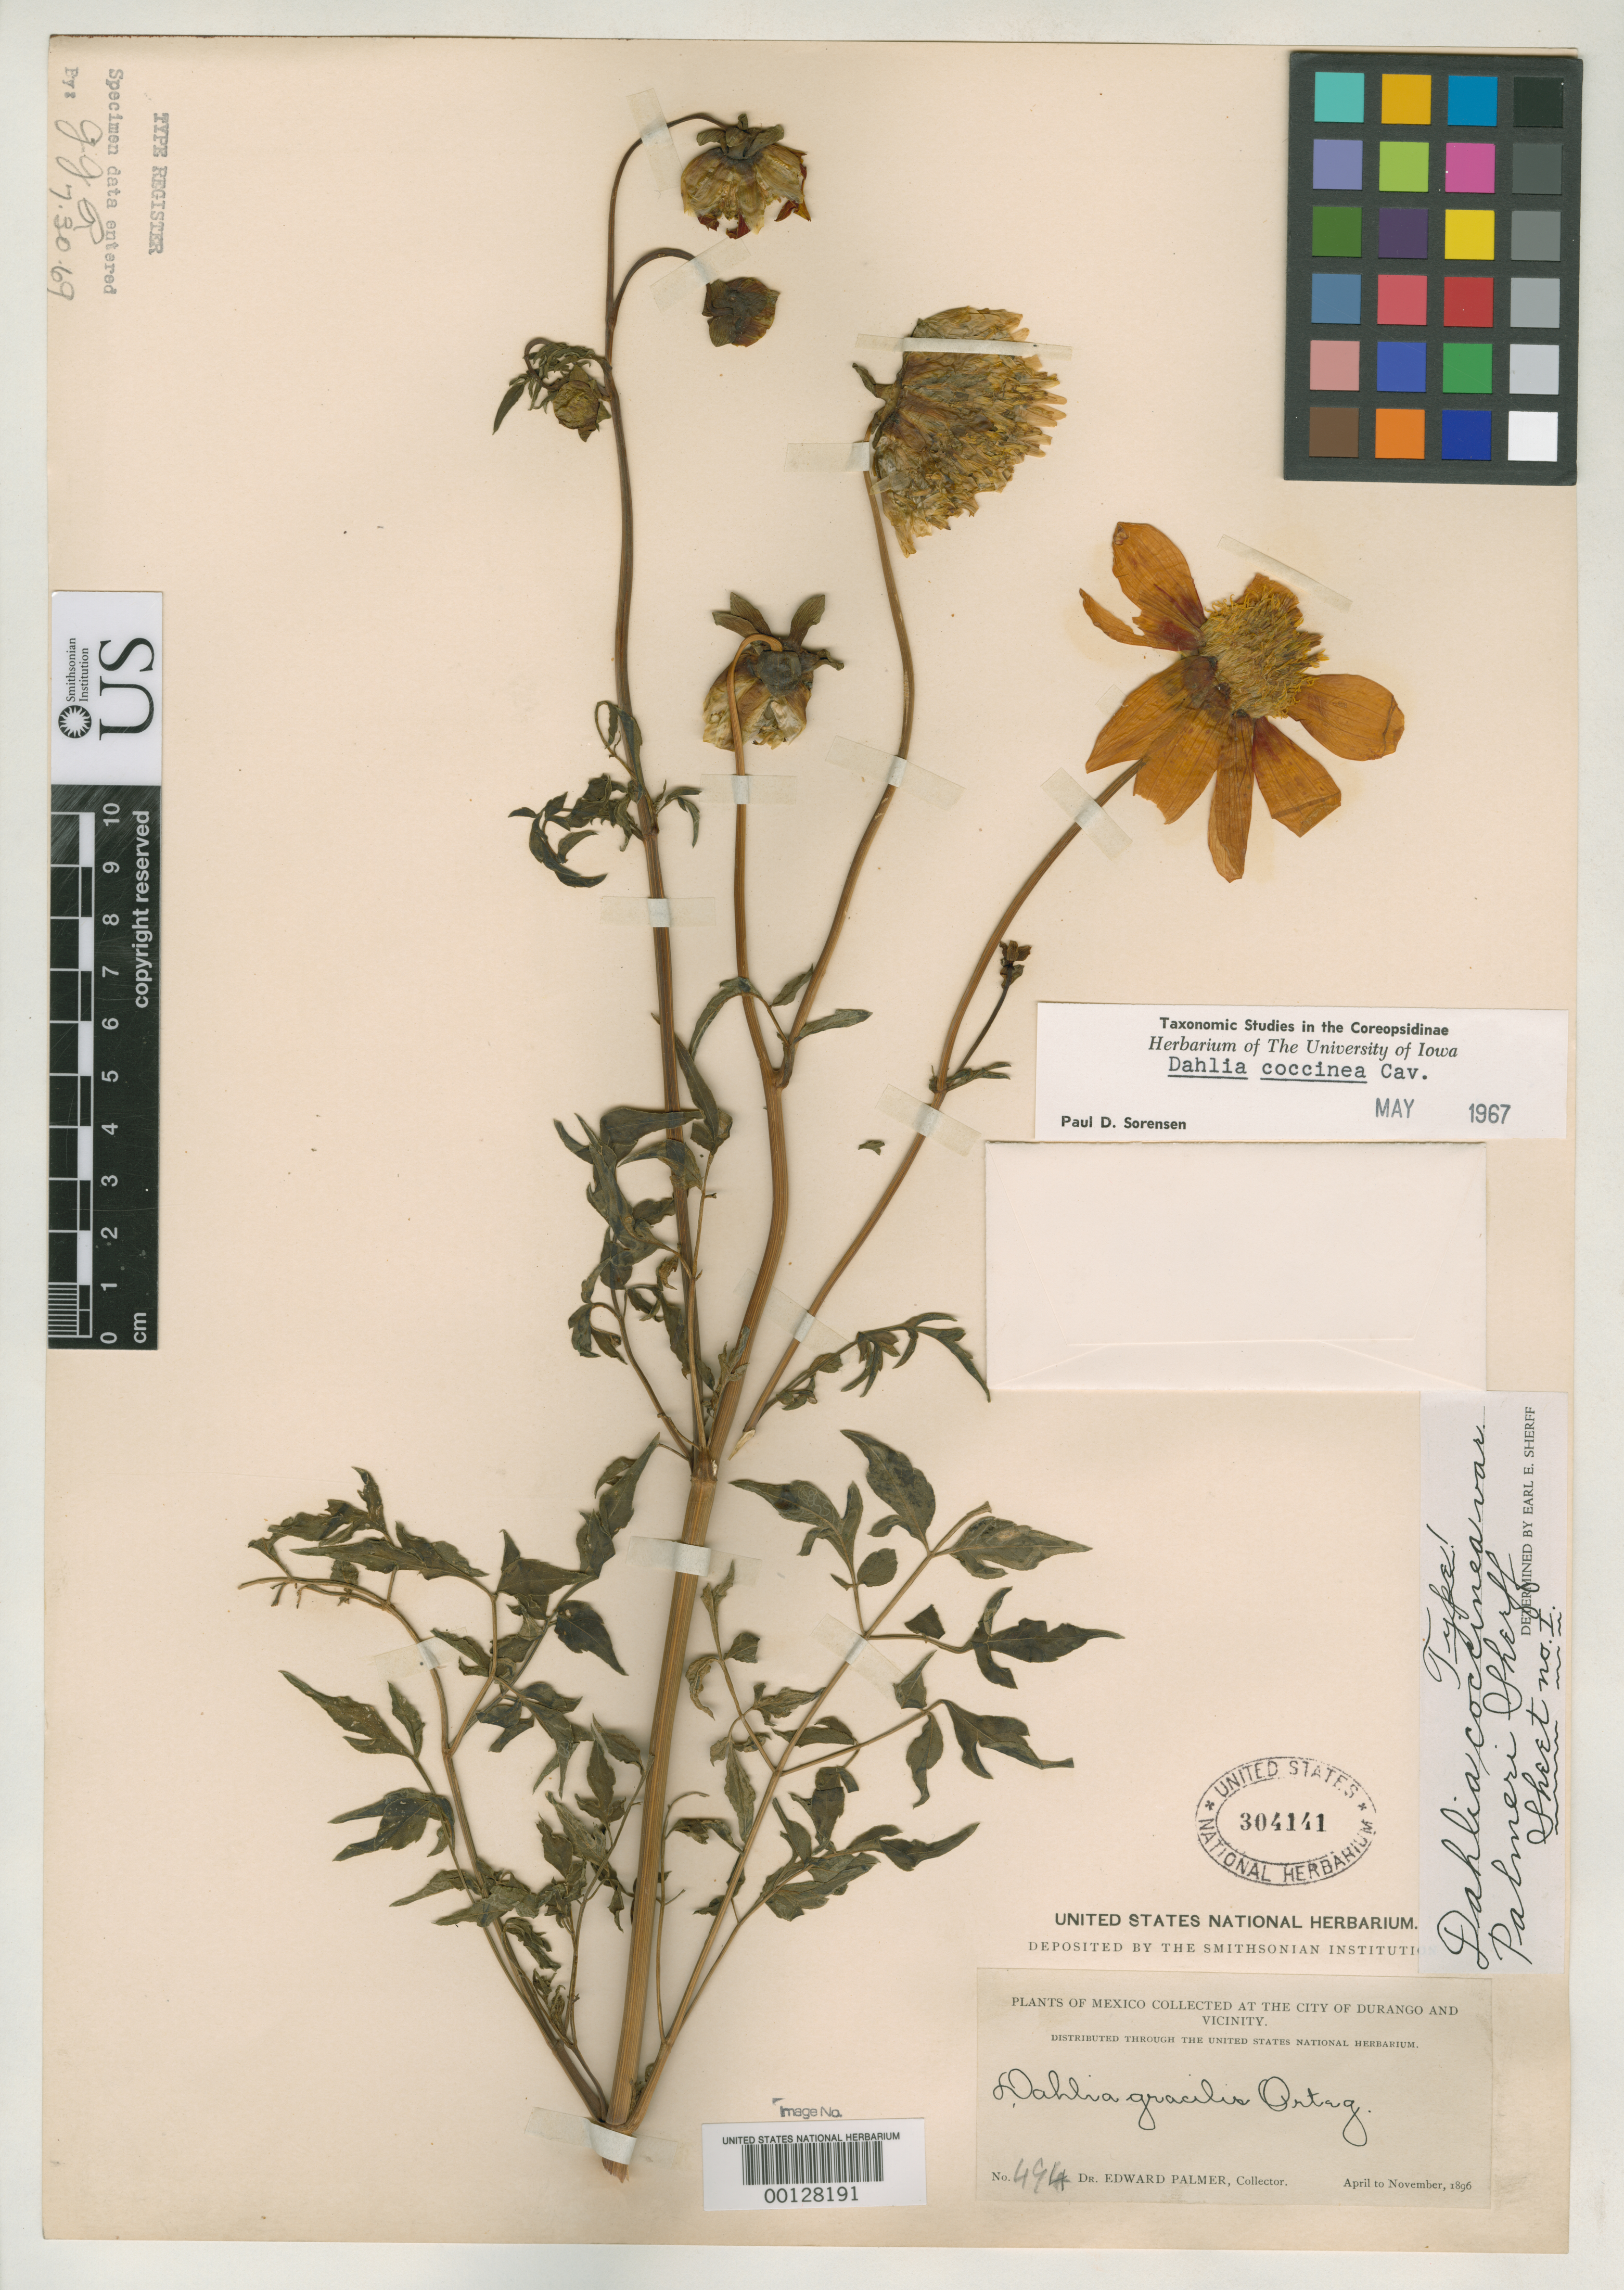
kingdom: Plantae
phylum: Tracheophyta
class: Magnoliopsida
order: Asterales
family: Asteraceae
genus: Dahlia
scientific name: Dahlia coccinea var. palmeri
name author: Sherff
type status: Holotype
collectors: E. Palmer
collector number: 494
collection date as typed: Aug 1896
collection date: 1896-08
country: Mexico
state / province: Durango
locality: Durango & vicinity.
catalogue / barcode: US 304141